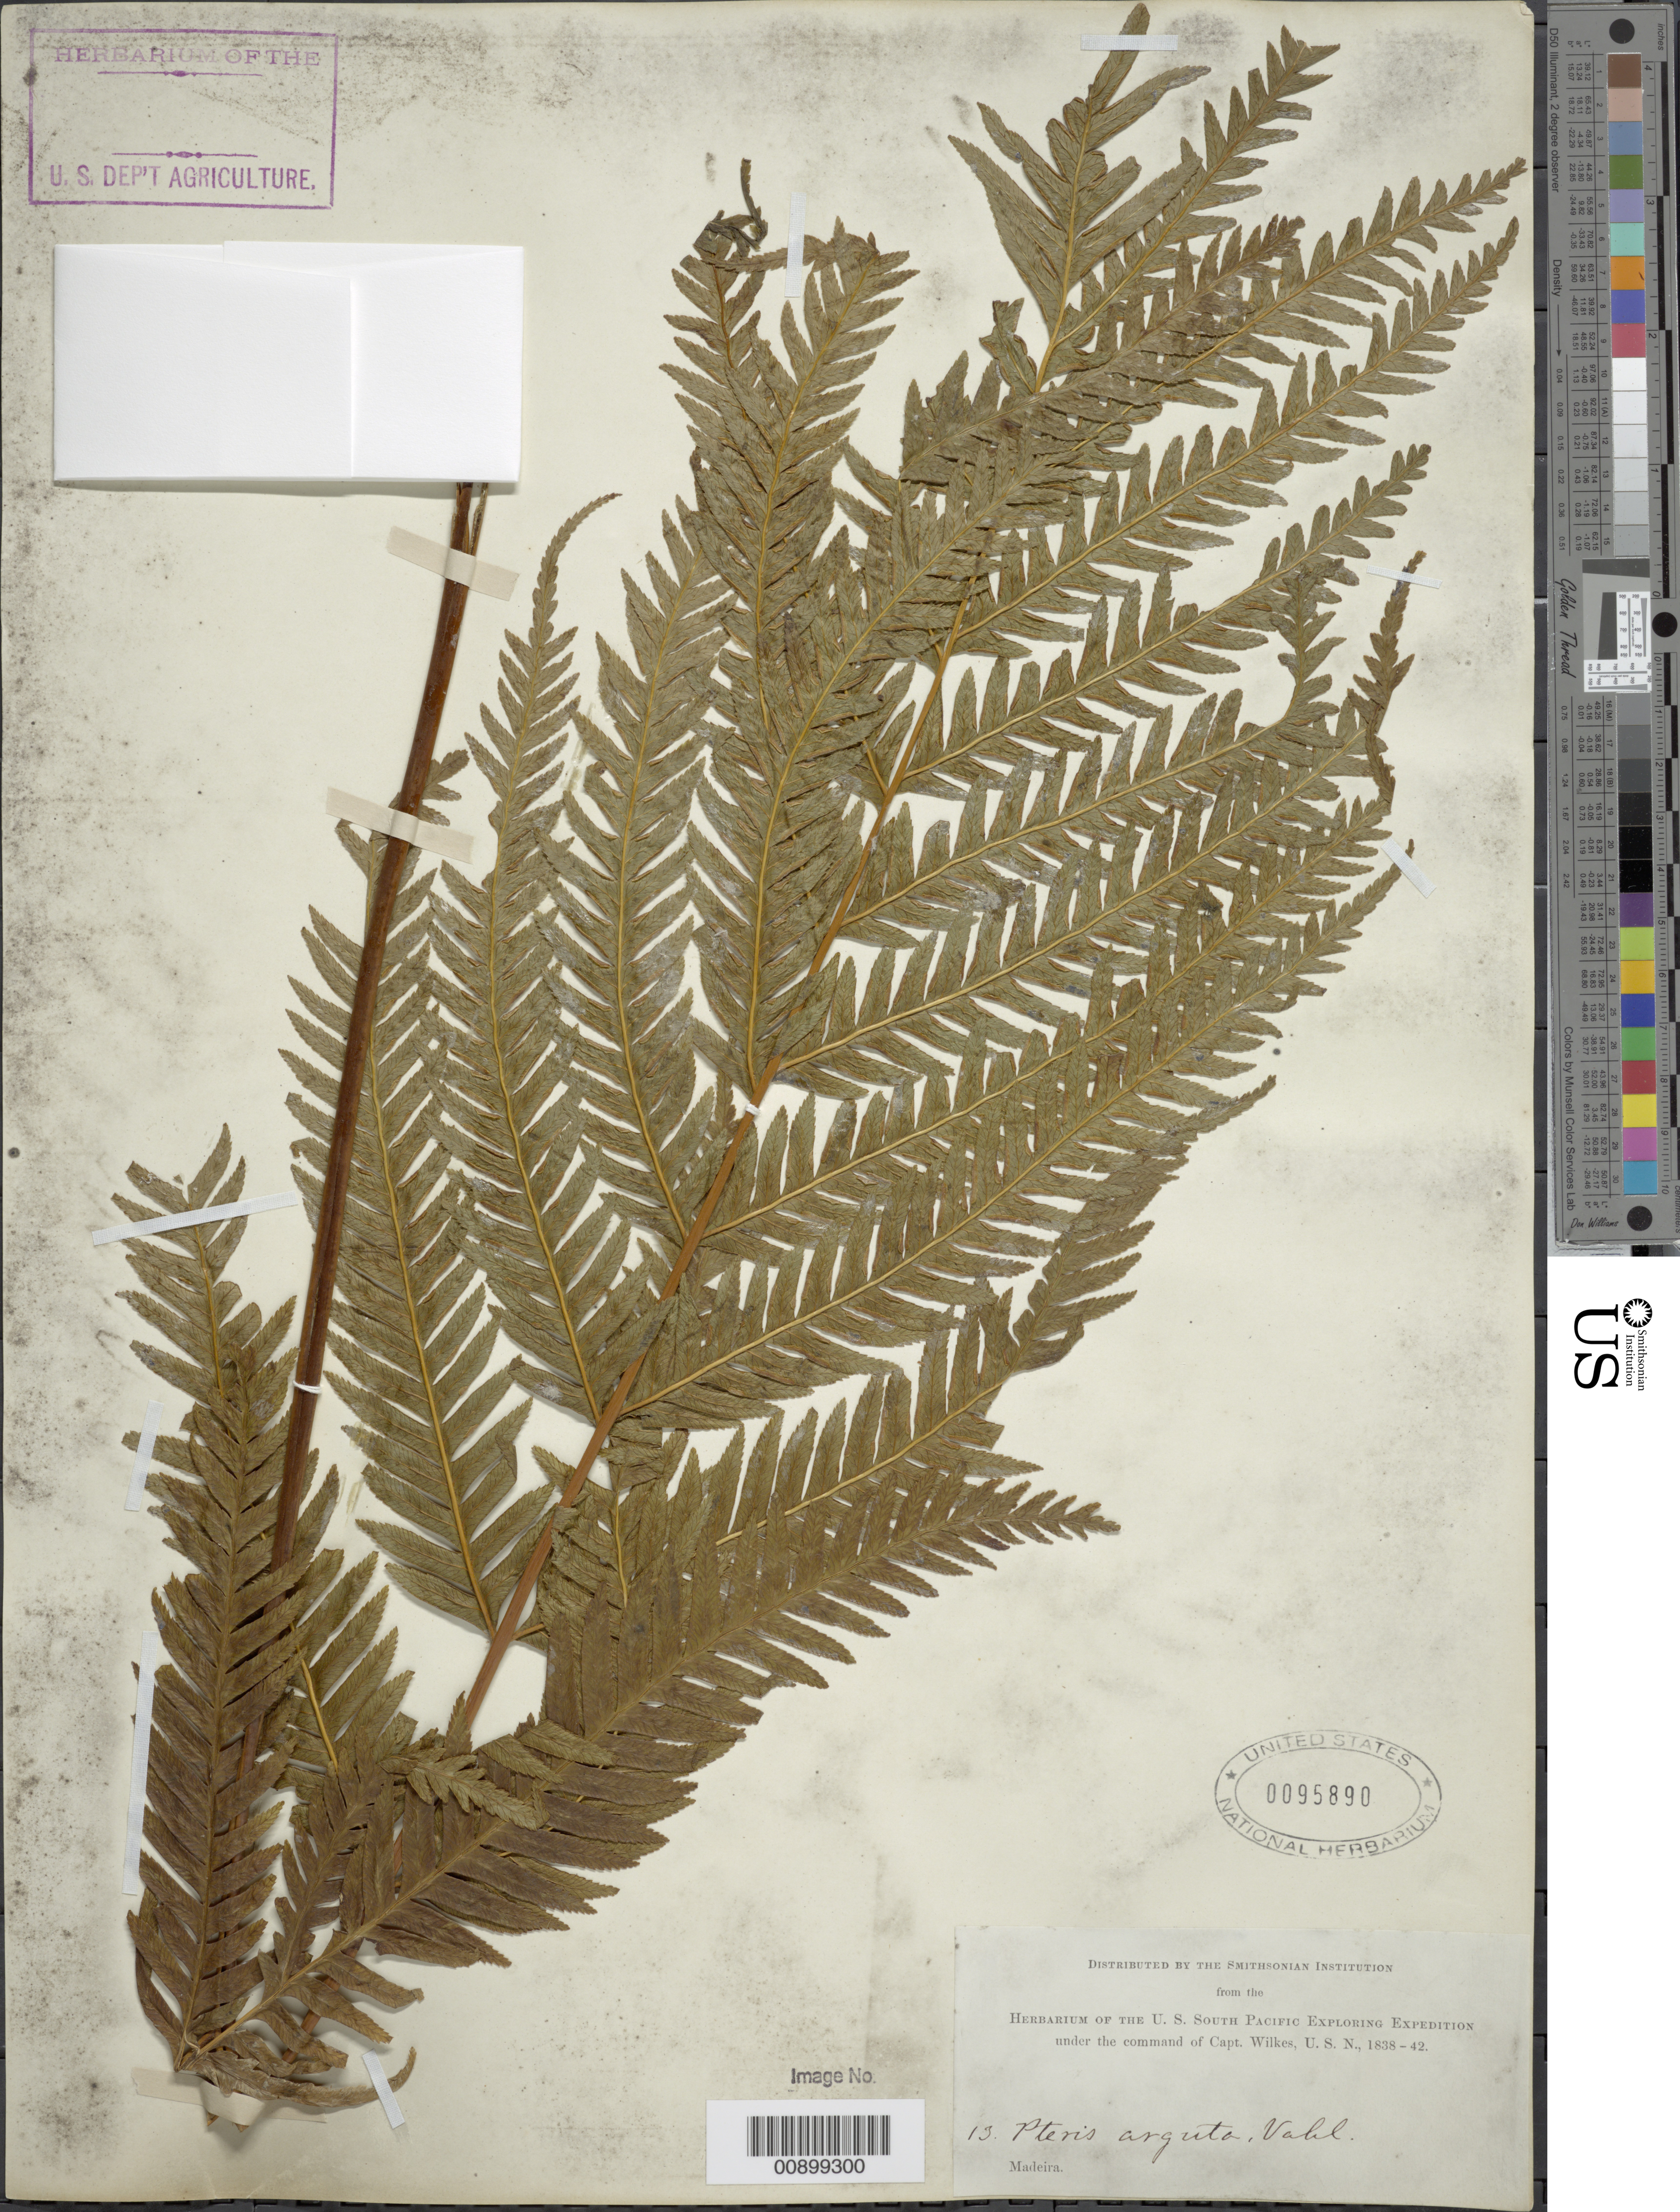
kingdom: Plantae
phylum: Tracheophyta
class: Polypodiopsida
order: Polypodiales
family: Pteridaceae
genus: Pteris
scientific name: Pteris inermis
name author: (Rosenst.) de la Sota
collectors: Wilkes Explor. Exped.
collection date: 1838/1842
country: Portugal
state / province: Madeira (Aut. Reg.)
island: Madeira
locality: Funchal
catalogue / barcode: US 95890